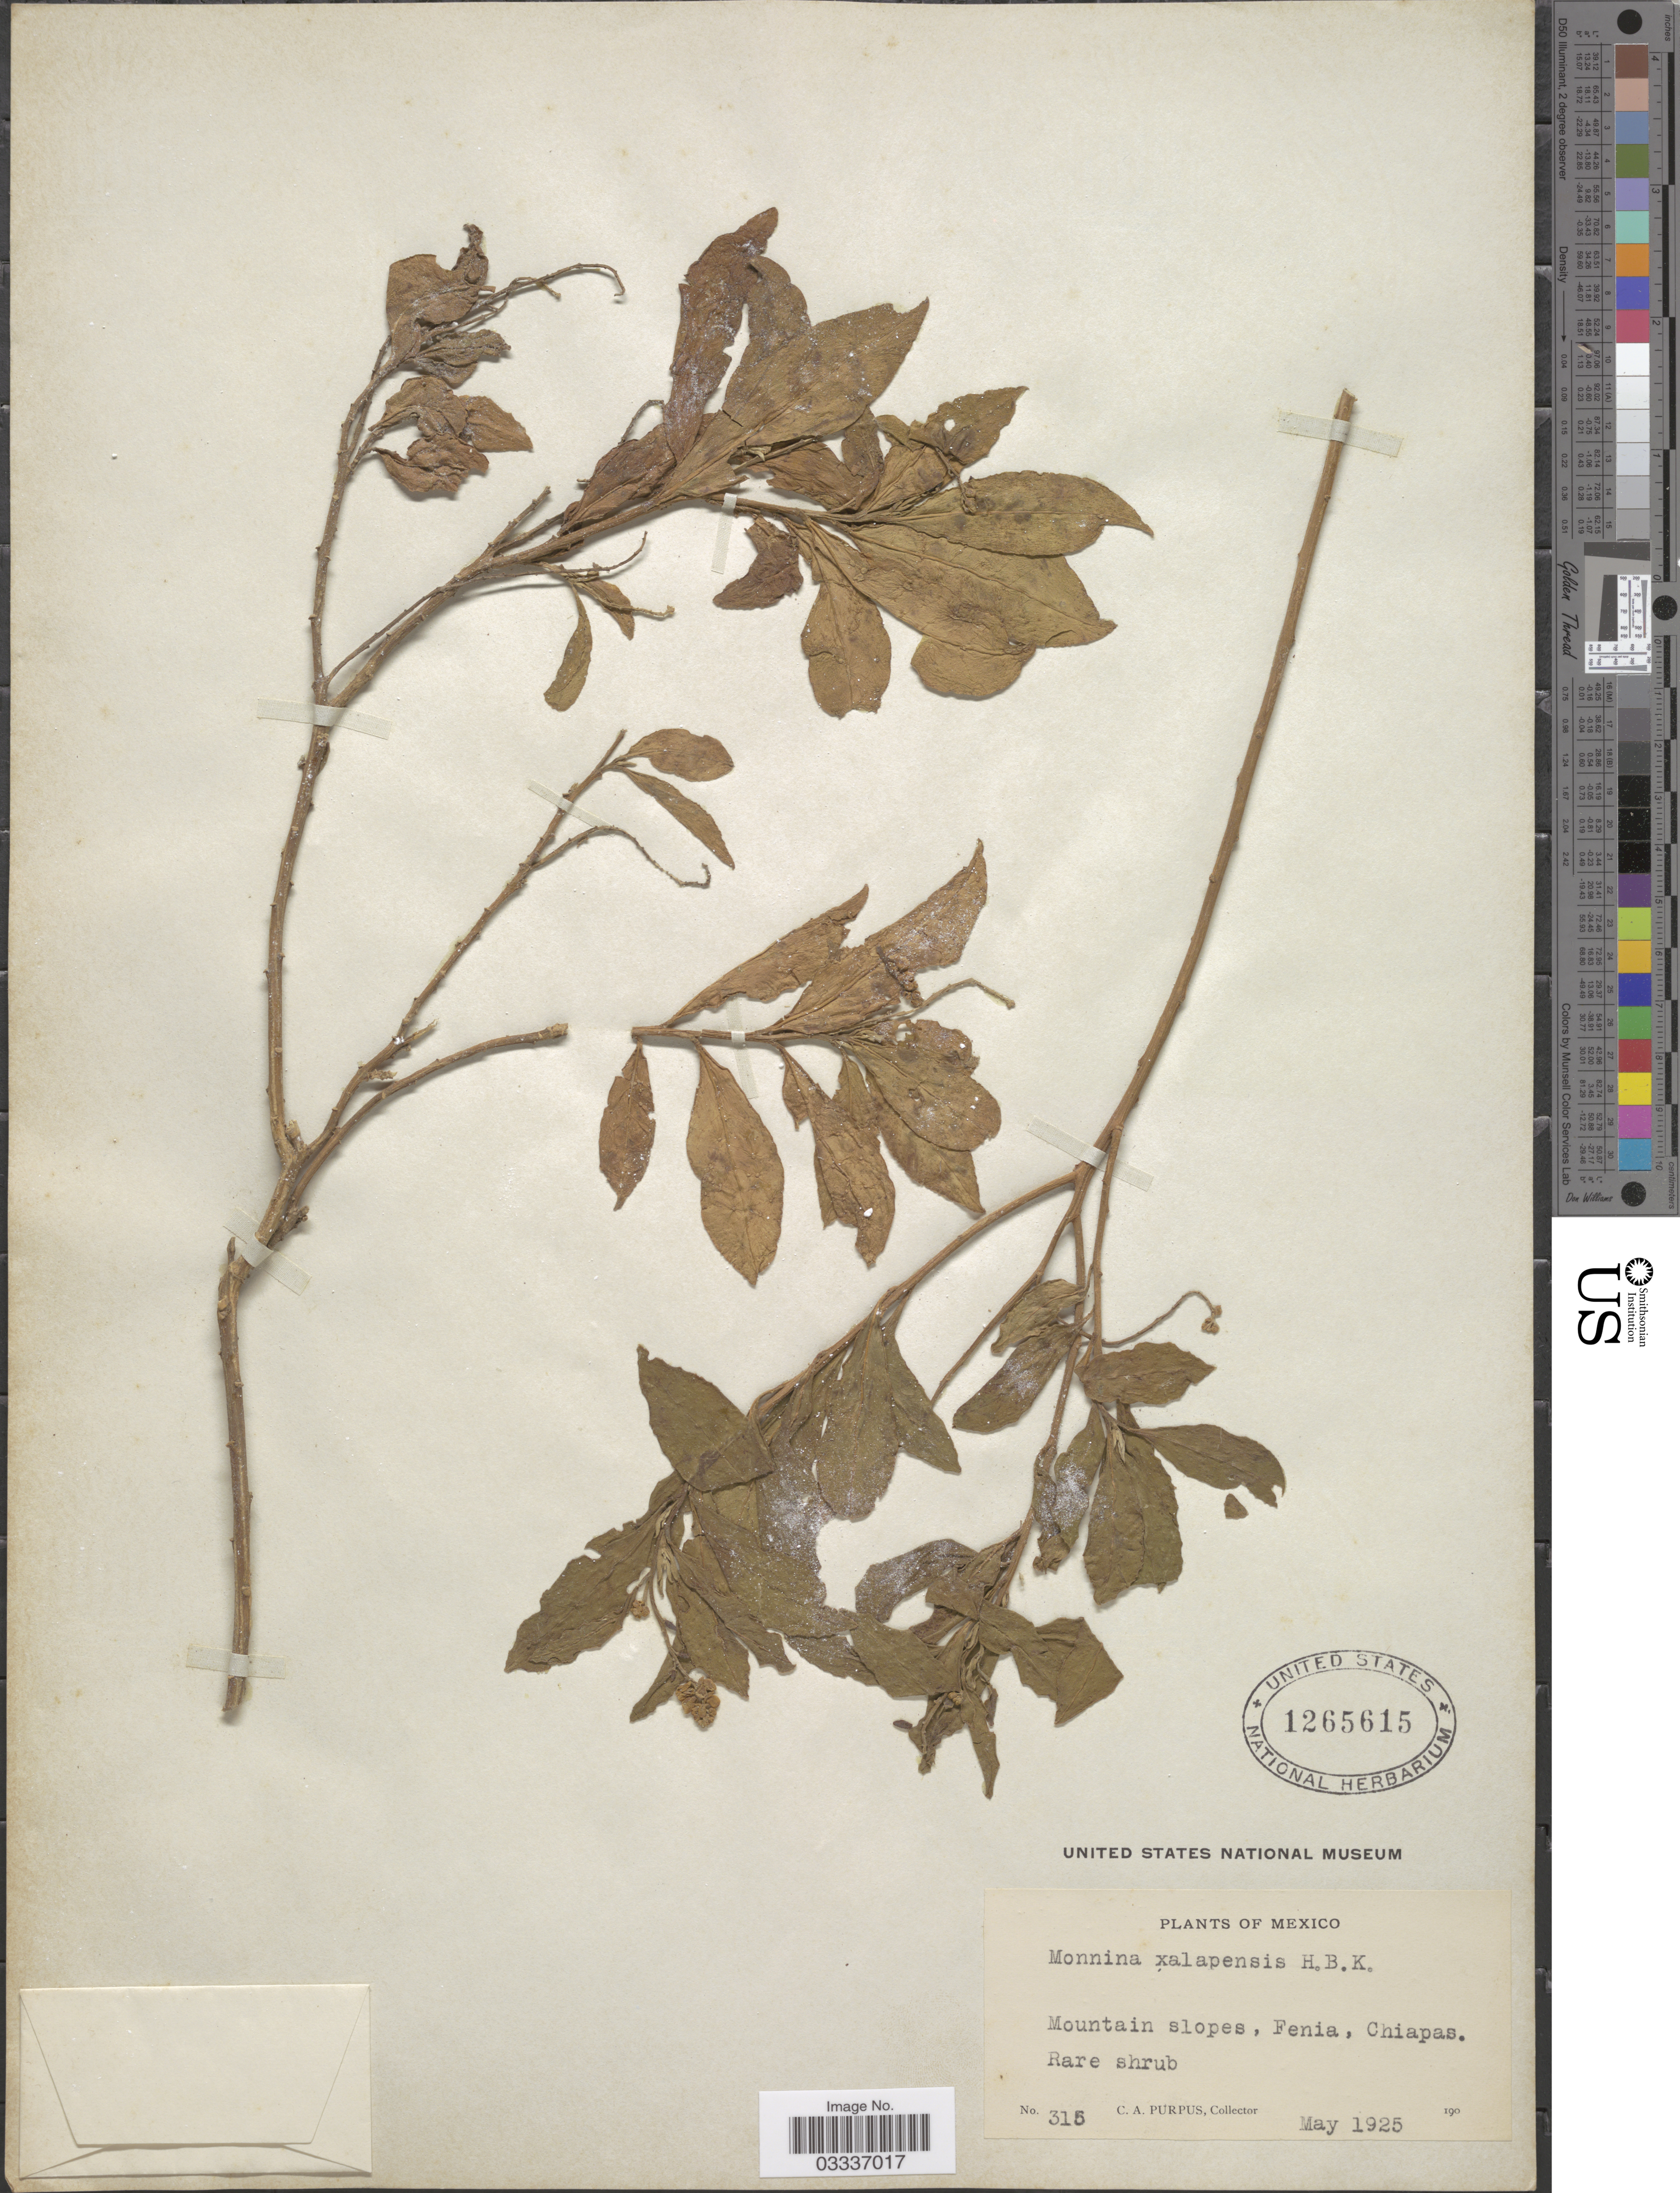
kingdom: Plantae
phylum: Tracheophyta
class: Magnoliopsida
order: Fabales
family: Polygalaceae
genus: Monnina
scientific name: Monnina xalapensis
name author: Kunth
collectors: C. A. Purpus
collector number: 315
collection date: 1925-05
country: Mexico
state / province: Chiapas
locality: Mountain slopes, Fenia.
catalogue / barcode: US 1265615